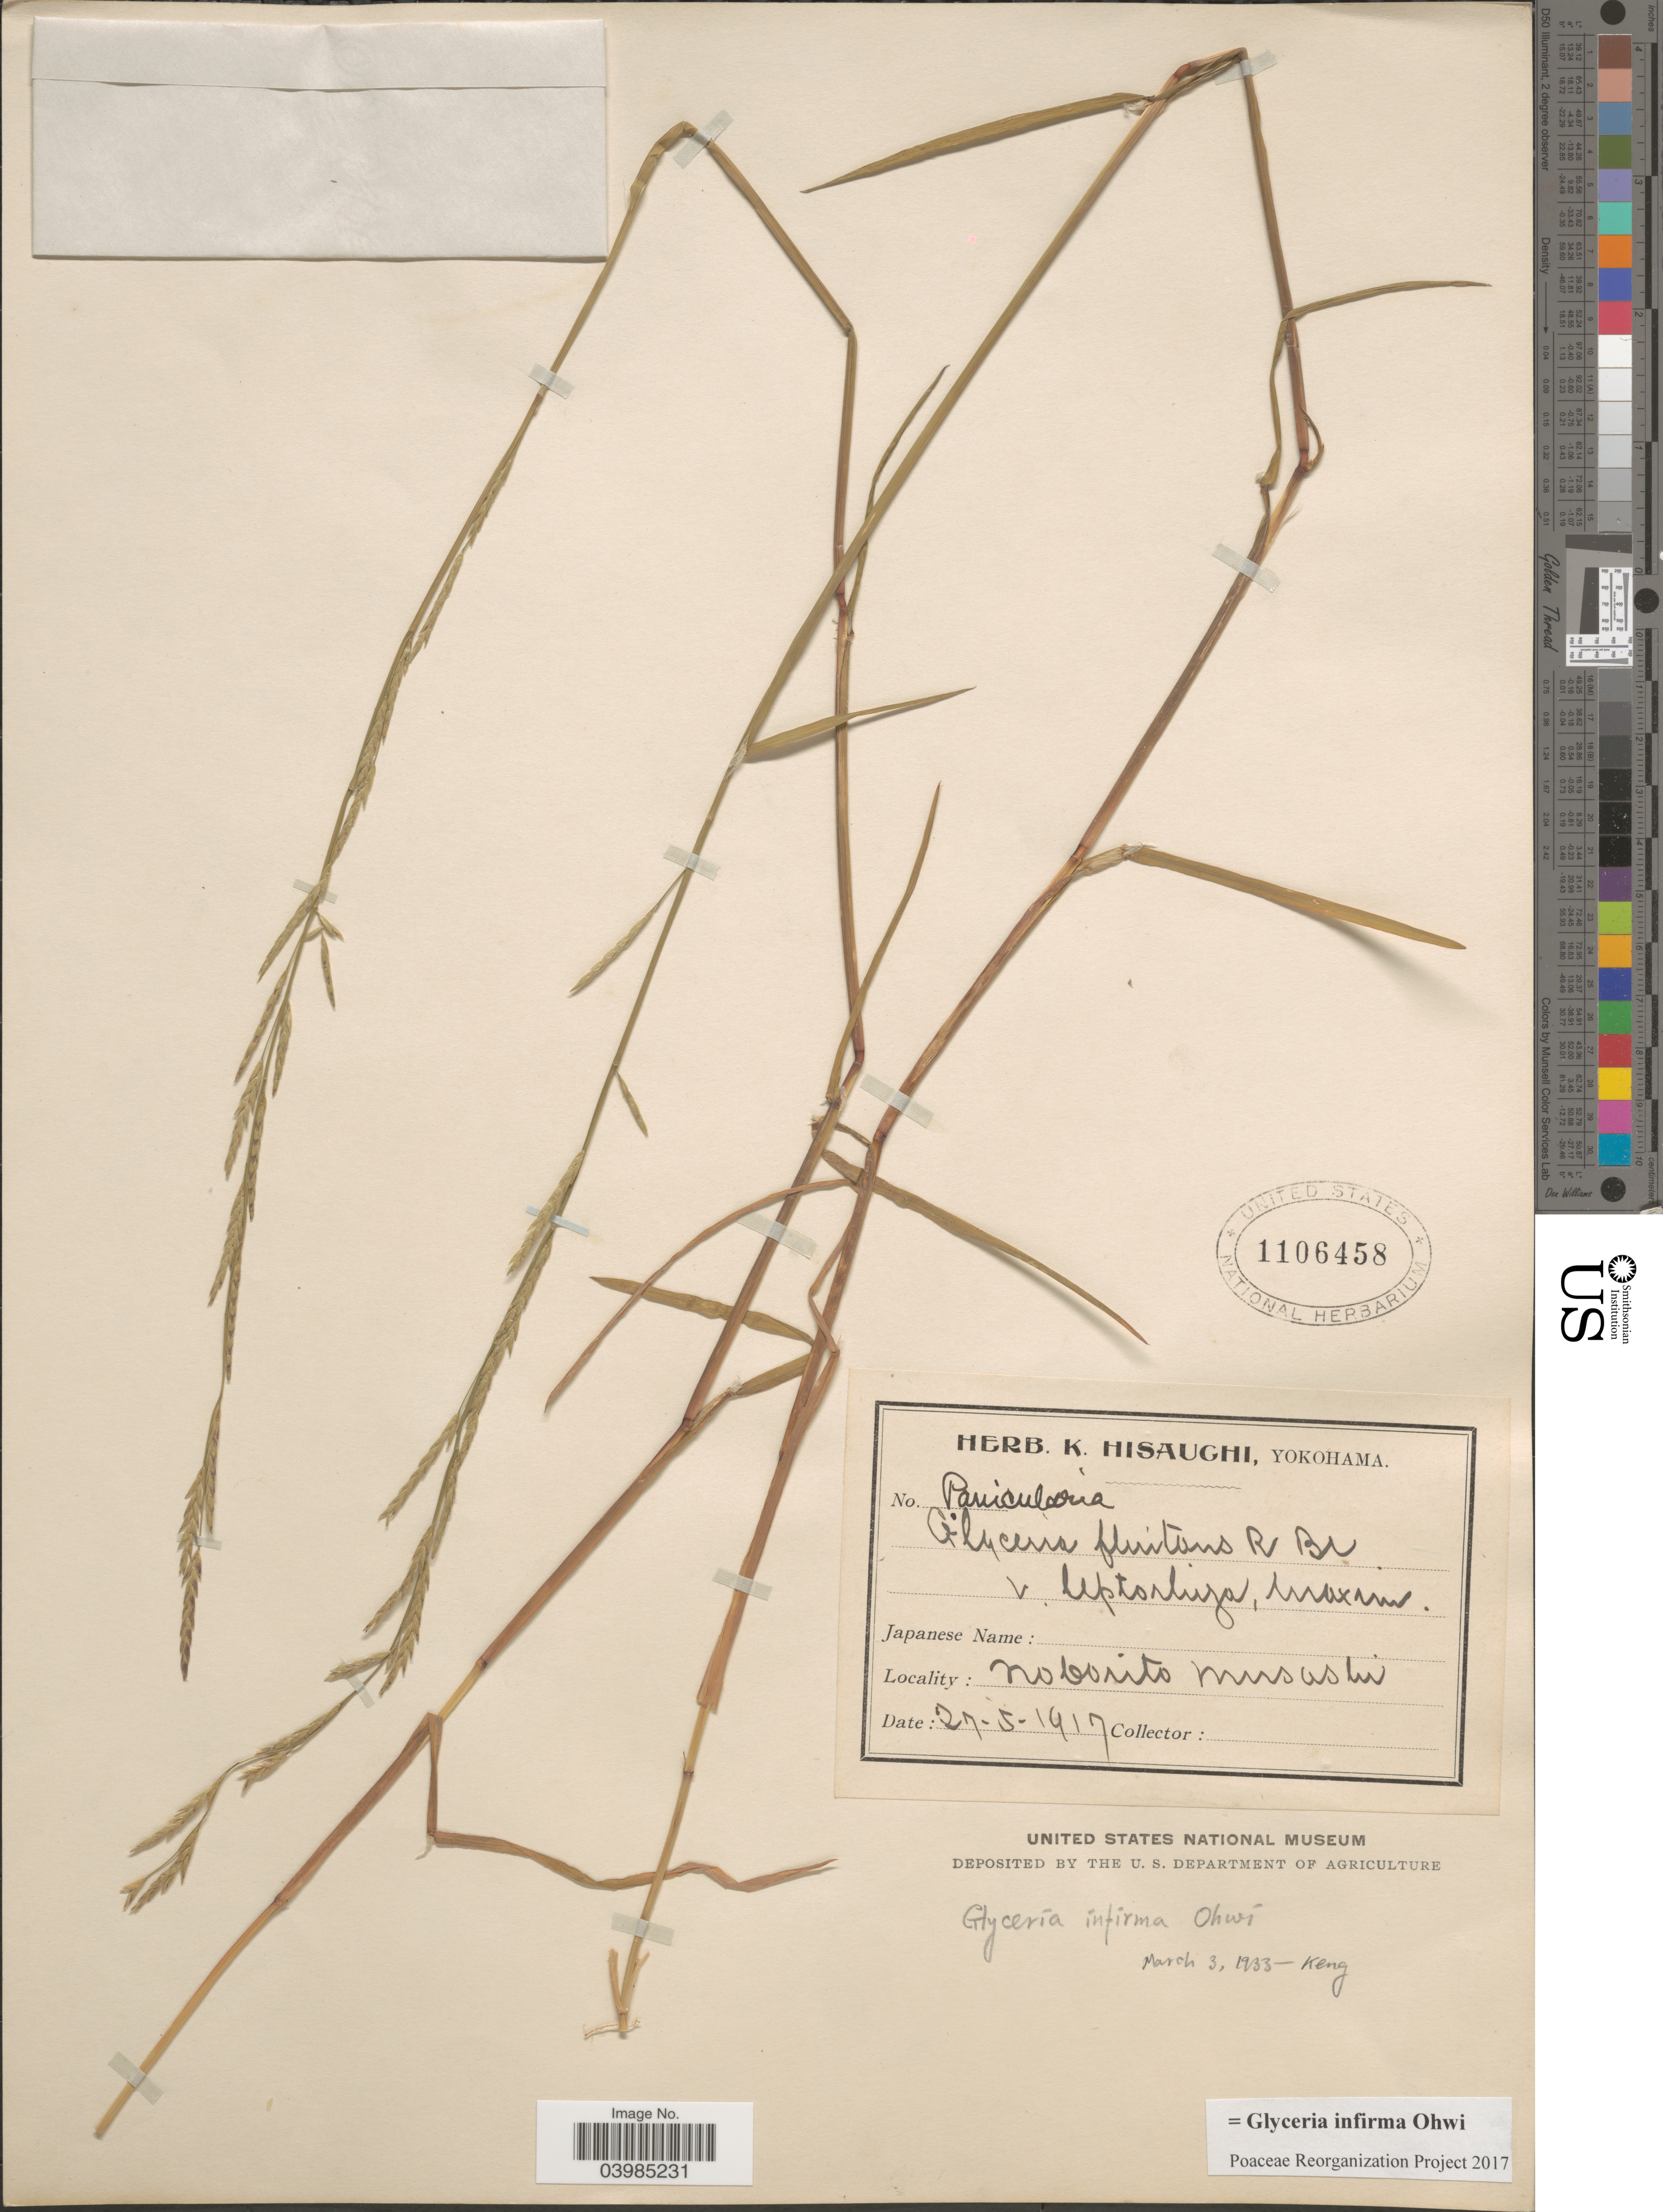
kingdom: Plantae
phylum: Tracheophyta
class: Liliopsida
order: Poales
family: Poaceae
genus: Glyceria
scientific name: Glyceria infirma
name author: Ohwi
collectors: ex herb. Hisaughi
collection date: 1917-05-27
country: Japan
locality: Noborito Musashi.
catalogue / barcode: US 1106458-2